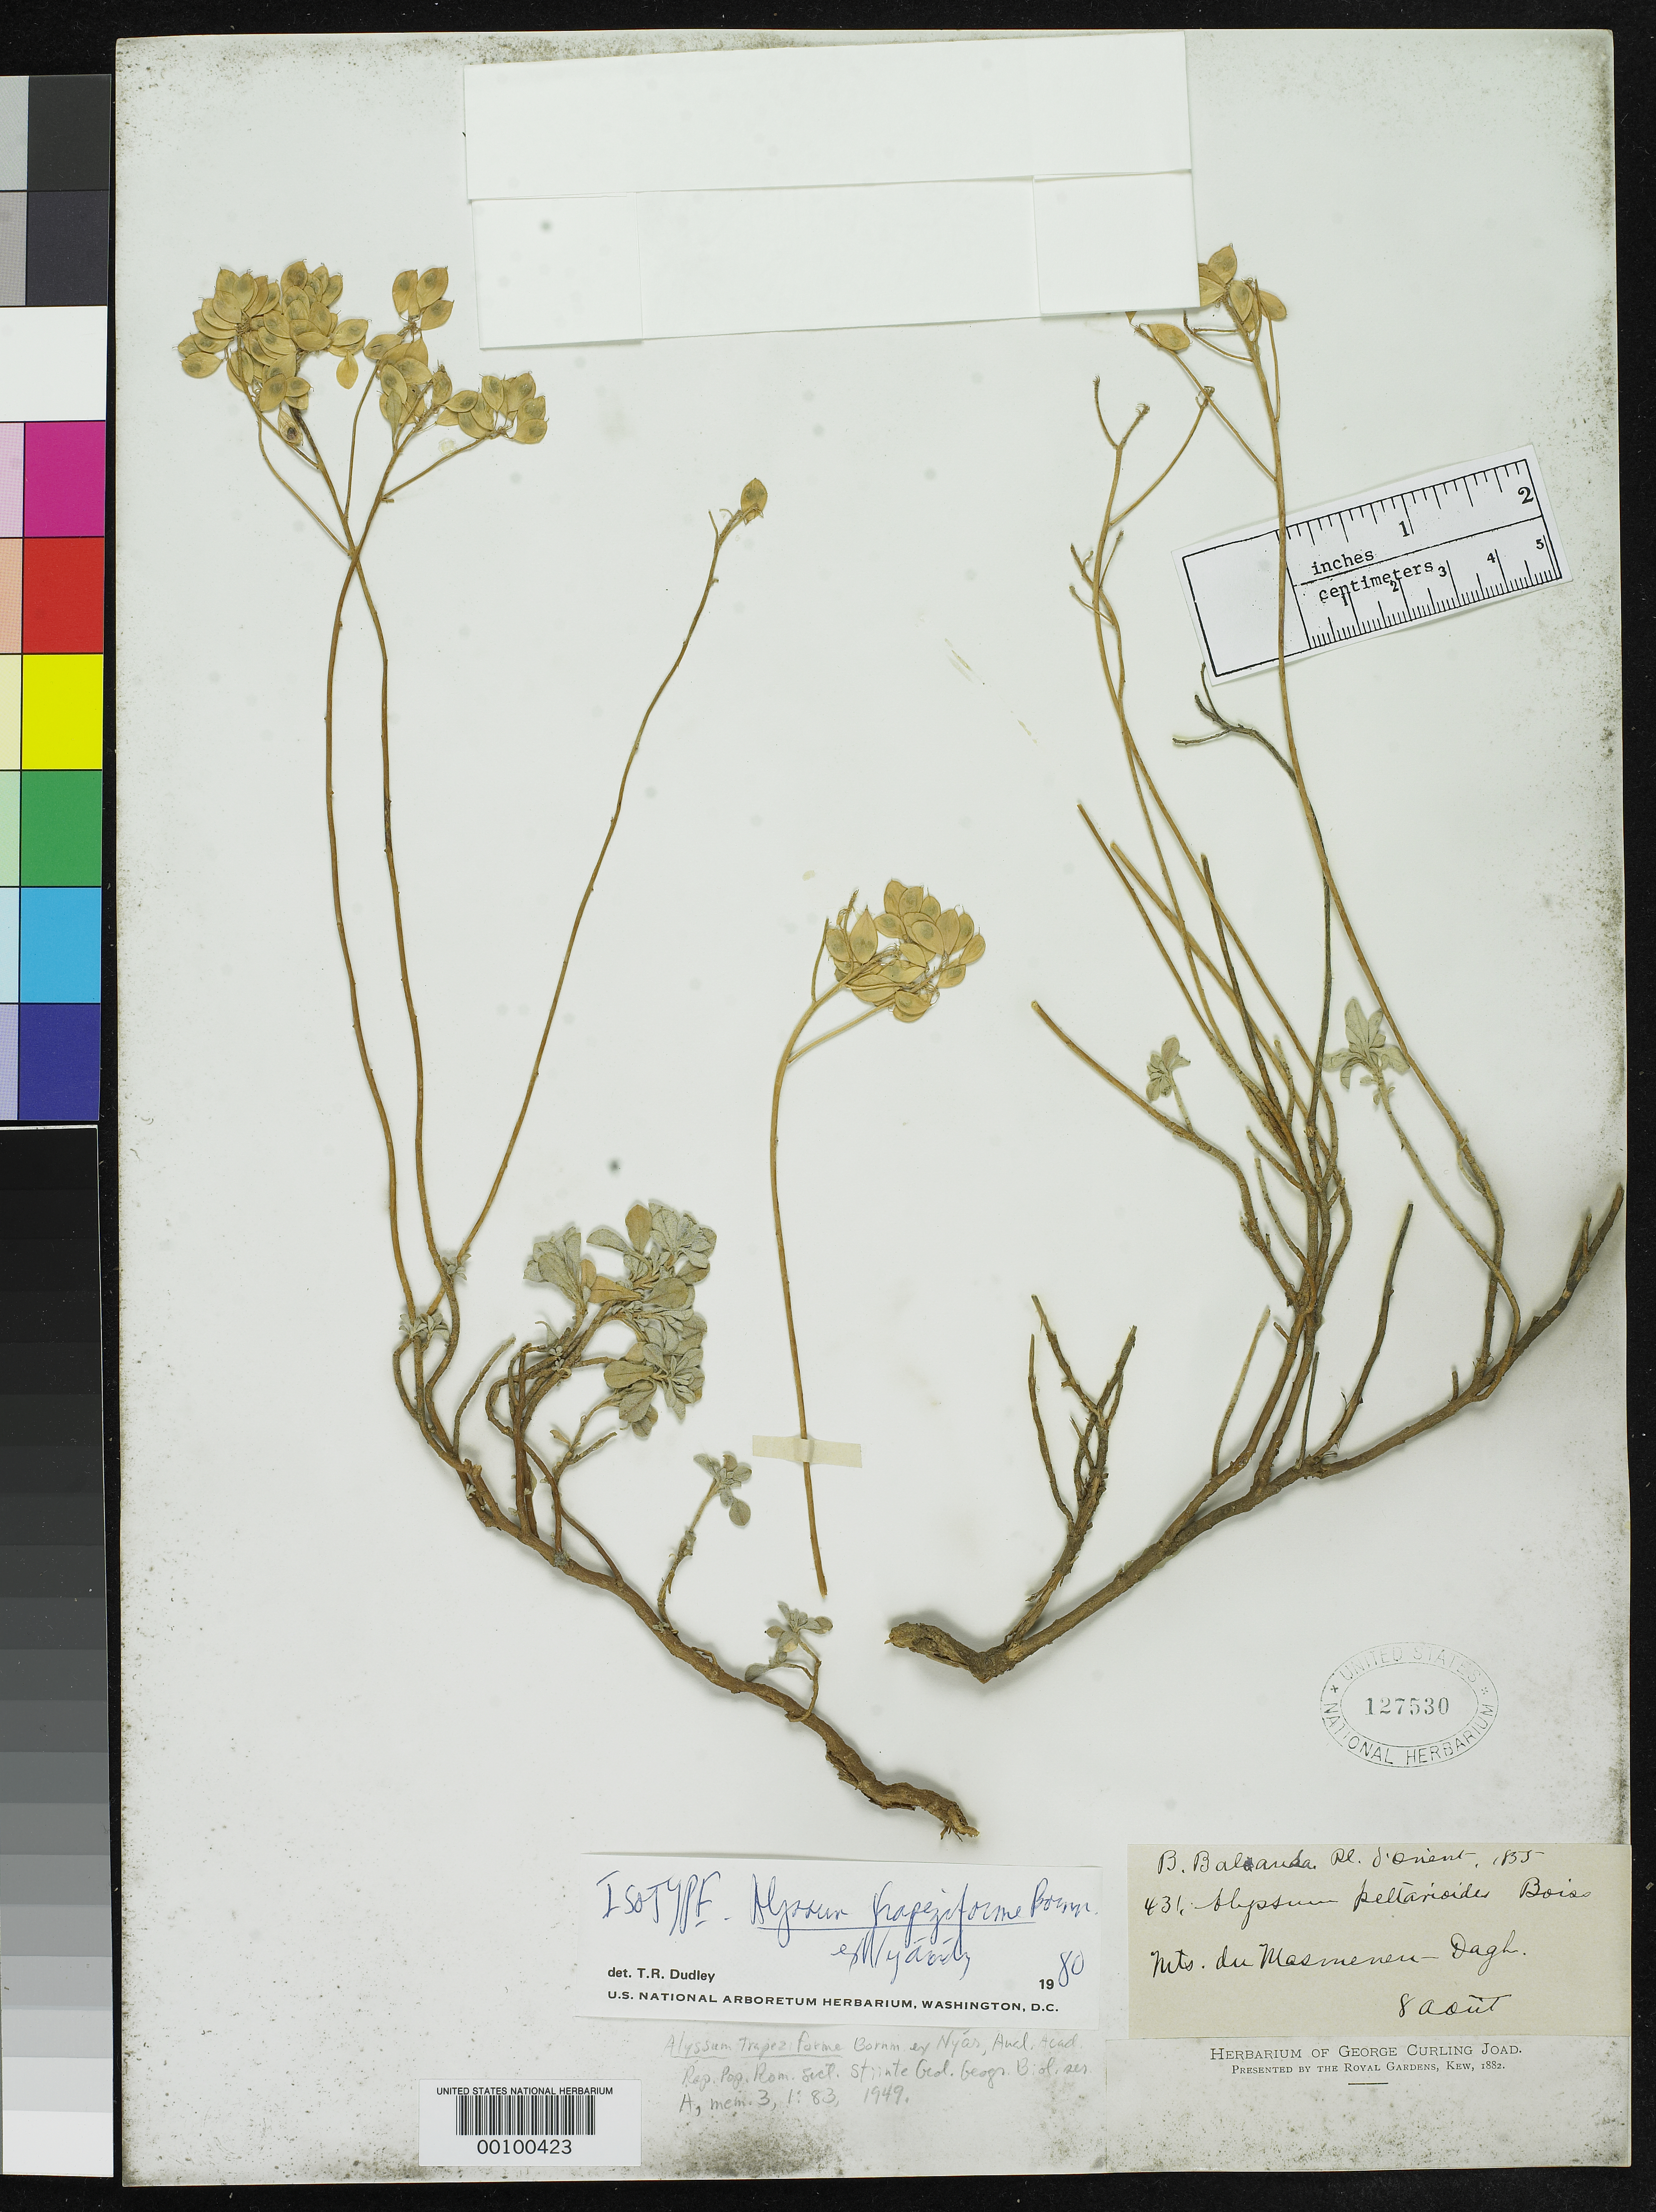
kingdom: Plantae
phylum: Tracheophyta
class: Magnoliopsida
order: Brassicales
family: Brassicaceae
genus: Alyssum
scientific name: Alyssum trapeziforme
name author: Bornm. ex Nyar.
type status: Isotype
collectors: B. Balansa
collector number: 431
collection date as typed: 08 Aug 1855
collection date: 1855-08-08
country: Turkey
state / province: Nigde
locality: Mts du Masmeneudagh, near Ala Da.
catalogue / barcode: US 127530